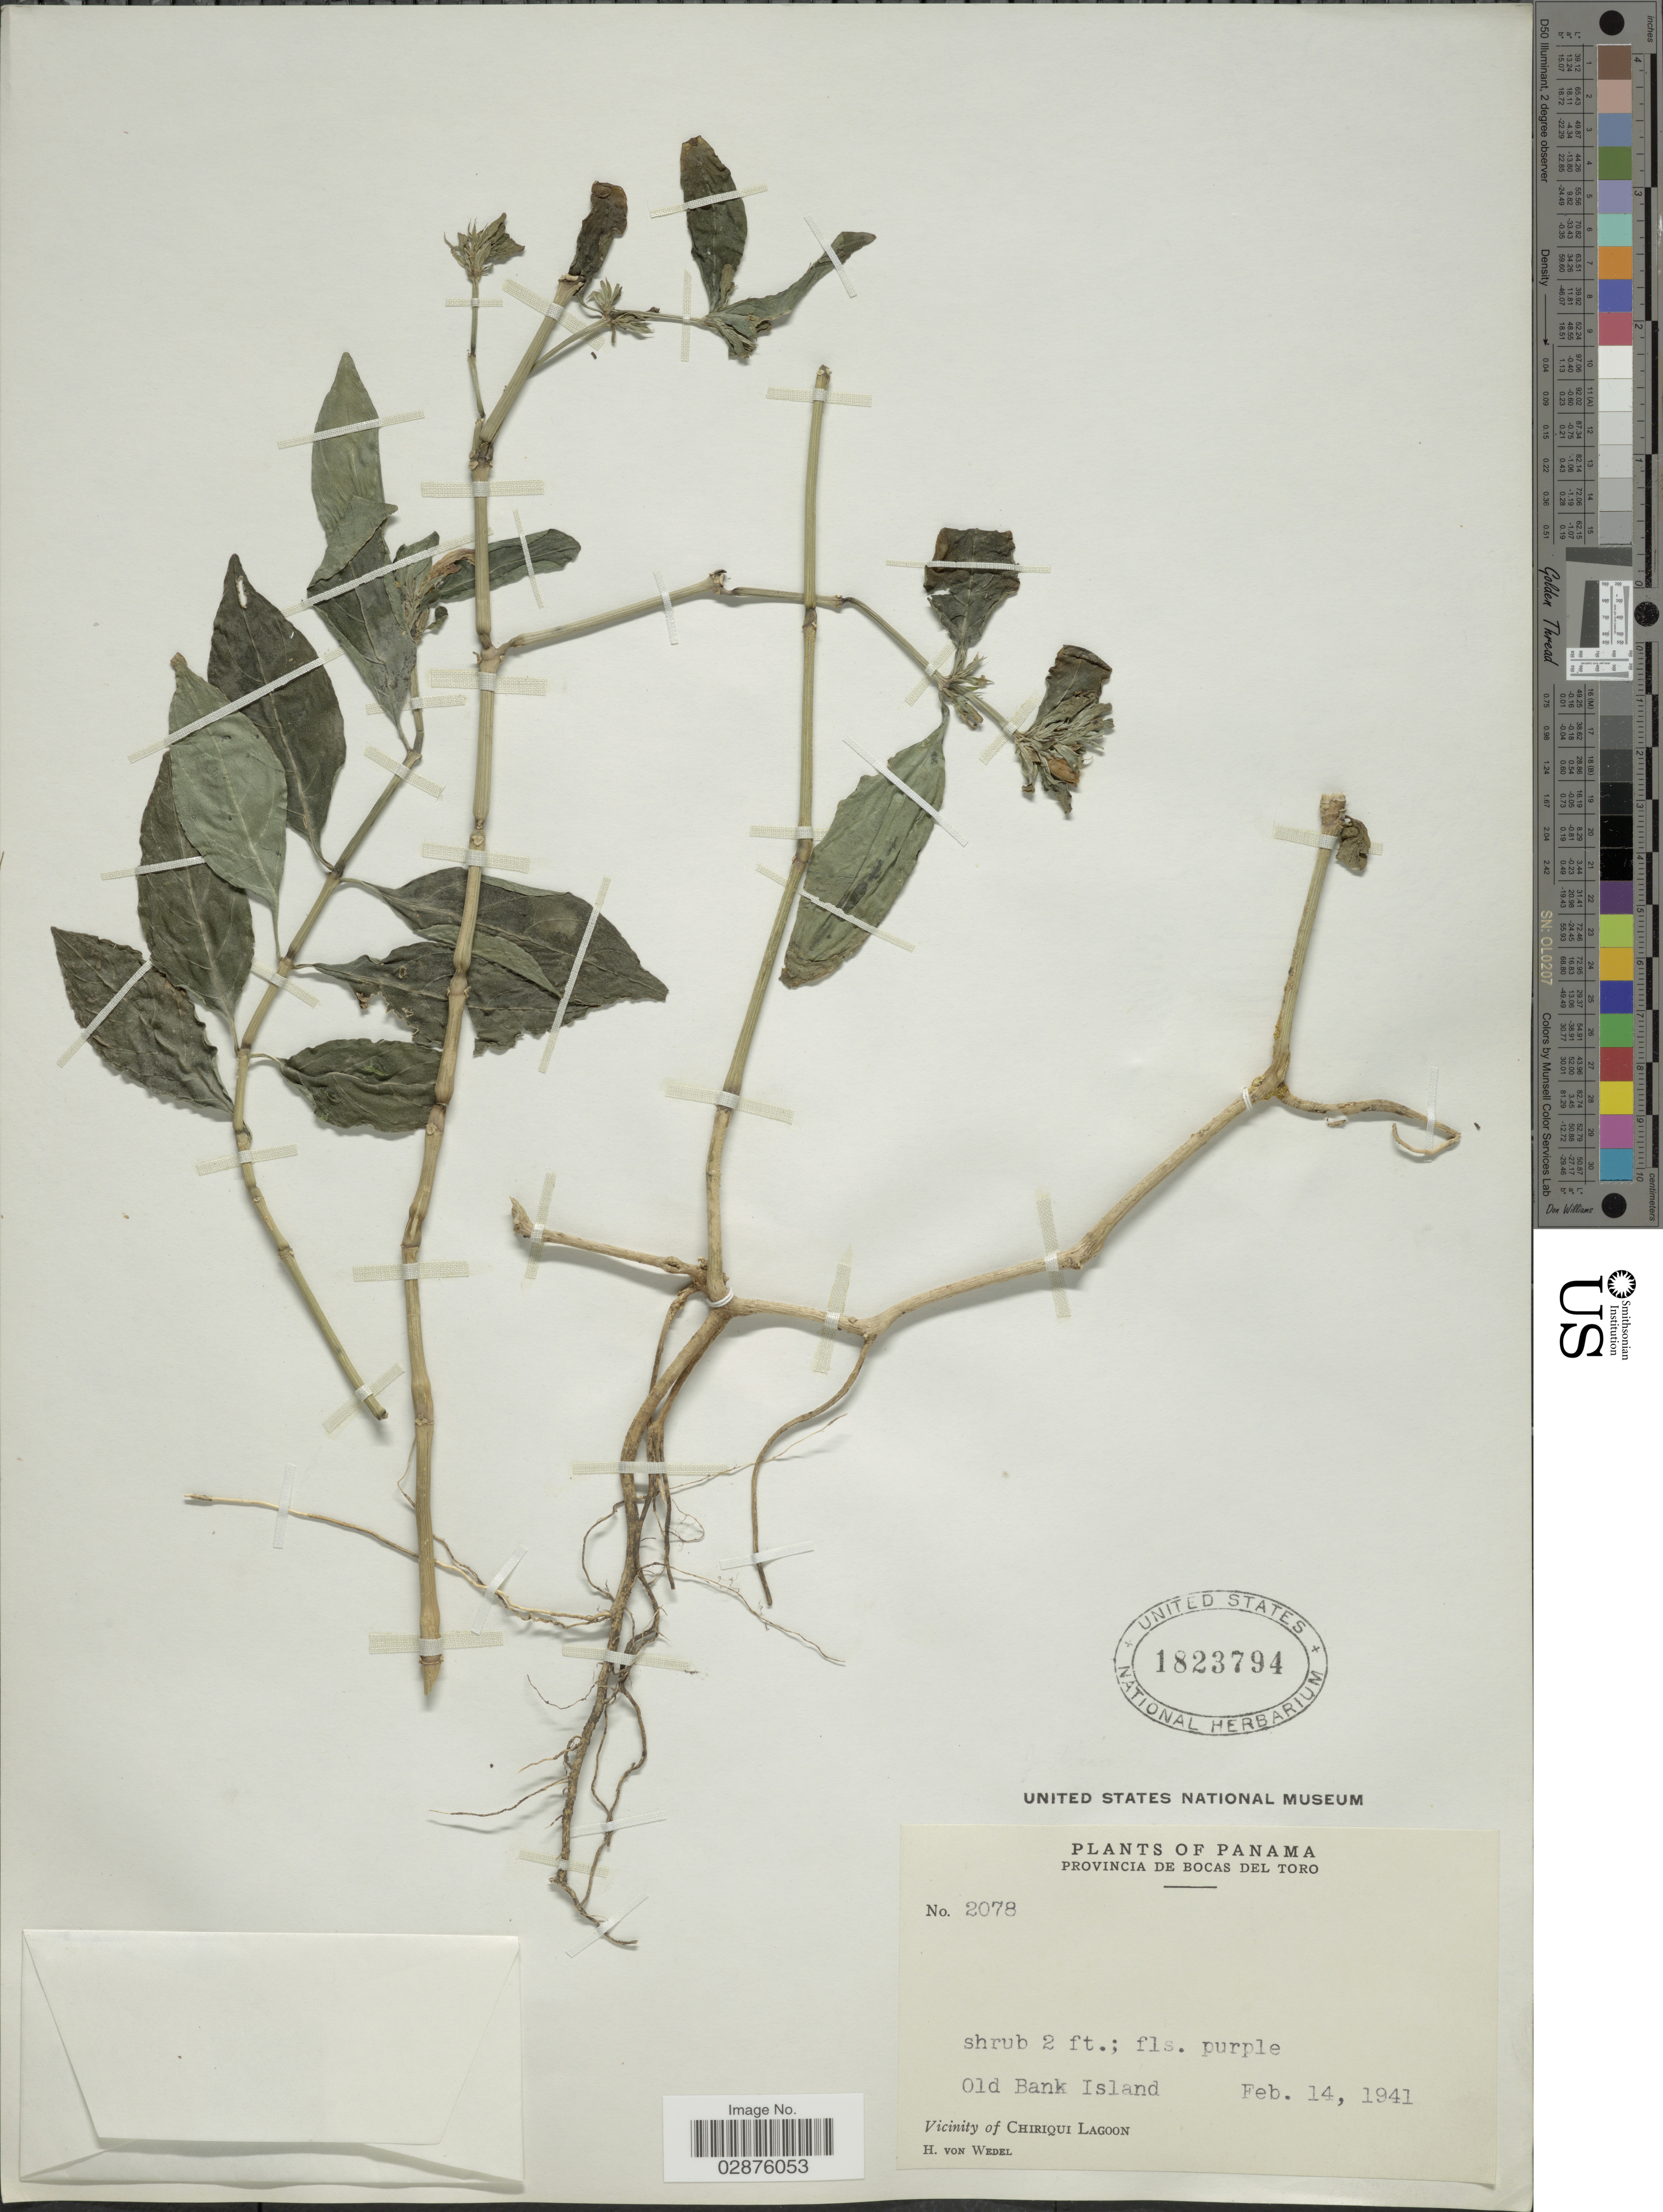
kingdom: Plantae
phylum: Tracheophyta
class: Magnoliopsida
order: Lamiales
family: Acanthaceae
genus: Justicia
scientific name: Justicia carthaginensis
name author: Jacq.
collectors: H. von Wedel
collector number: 2078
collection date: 1941-02-14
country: Panama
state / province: Bocas del Toro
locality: Provincia de Bocas del Toro, Old Bank Island, Vicinity of Chiriqui Lagoon.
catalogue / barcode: US 1823794